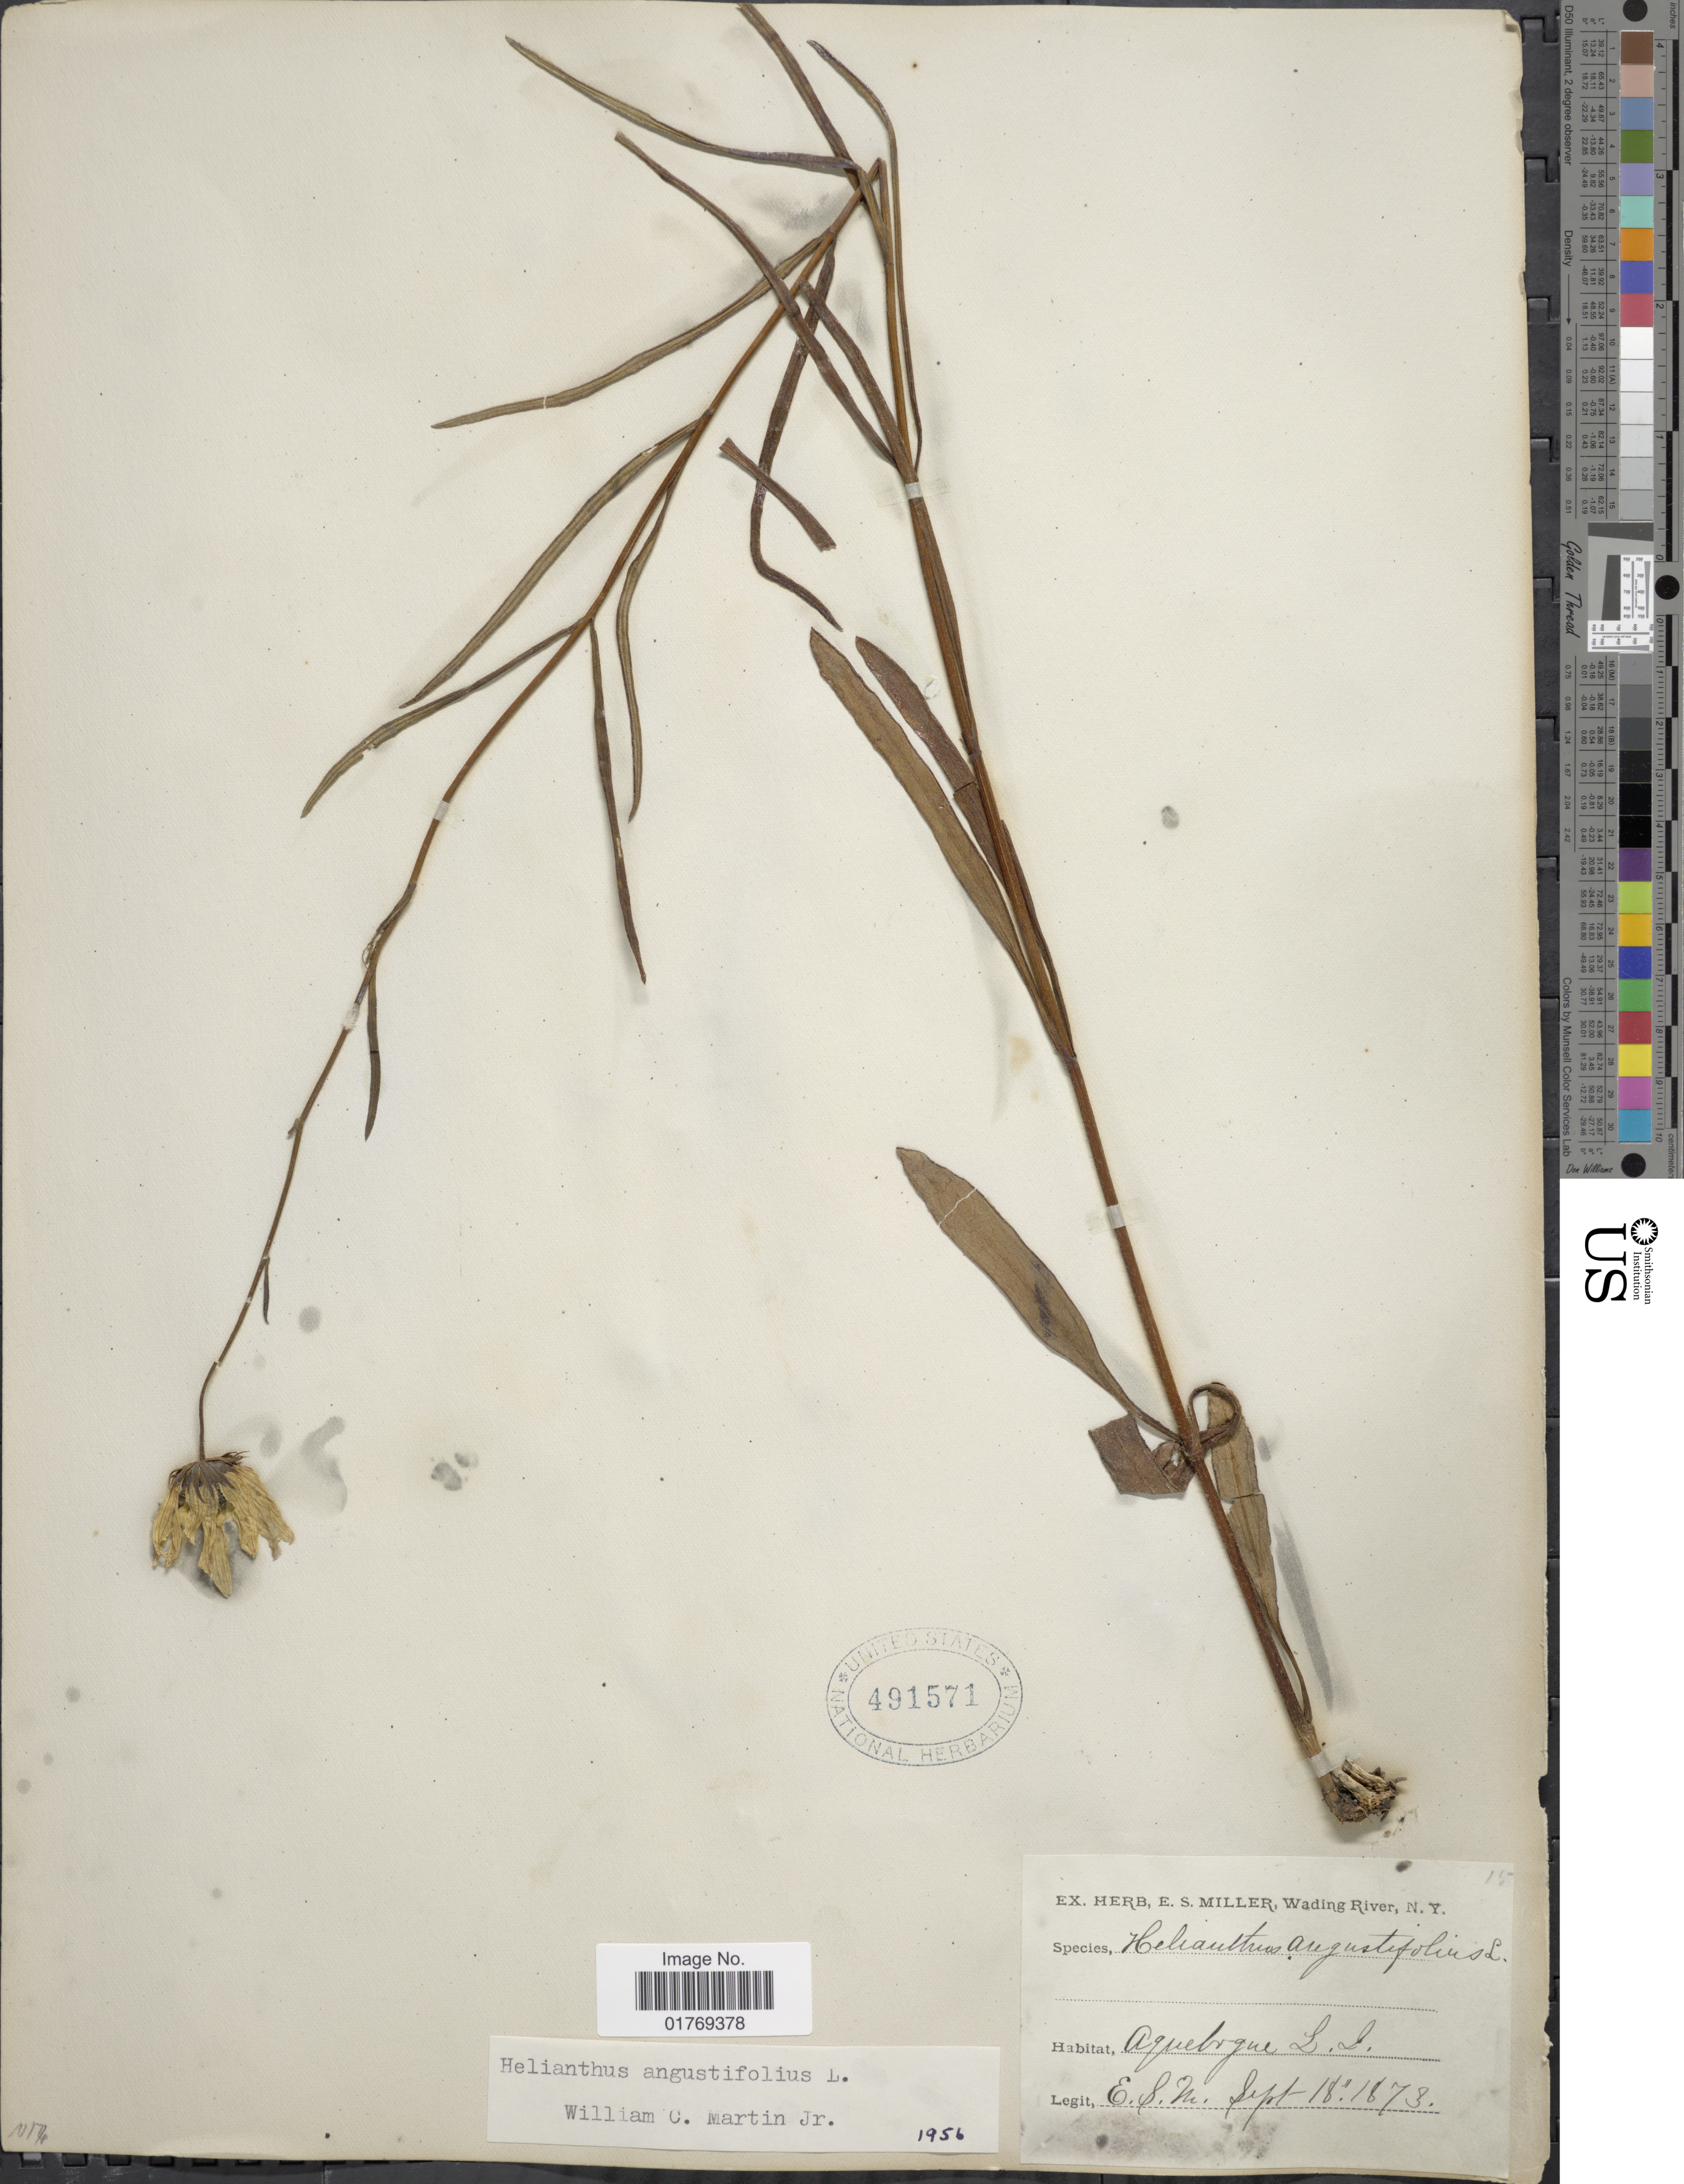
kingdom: Plantae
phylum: Tracheophyta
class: Magnoliopsida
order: Asterales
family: Asteraceae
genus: Helianthus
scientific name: Helianthus angustifolius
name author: L.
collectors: E. S. Miller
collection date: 1873-09-18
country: United States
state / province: New York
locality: Aquebogue, L.I.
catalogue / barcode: US 491571